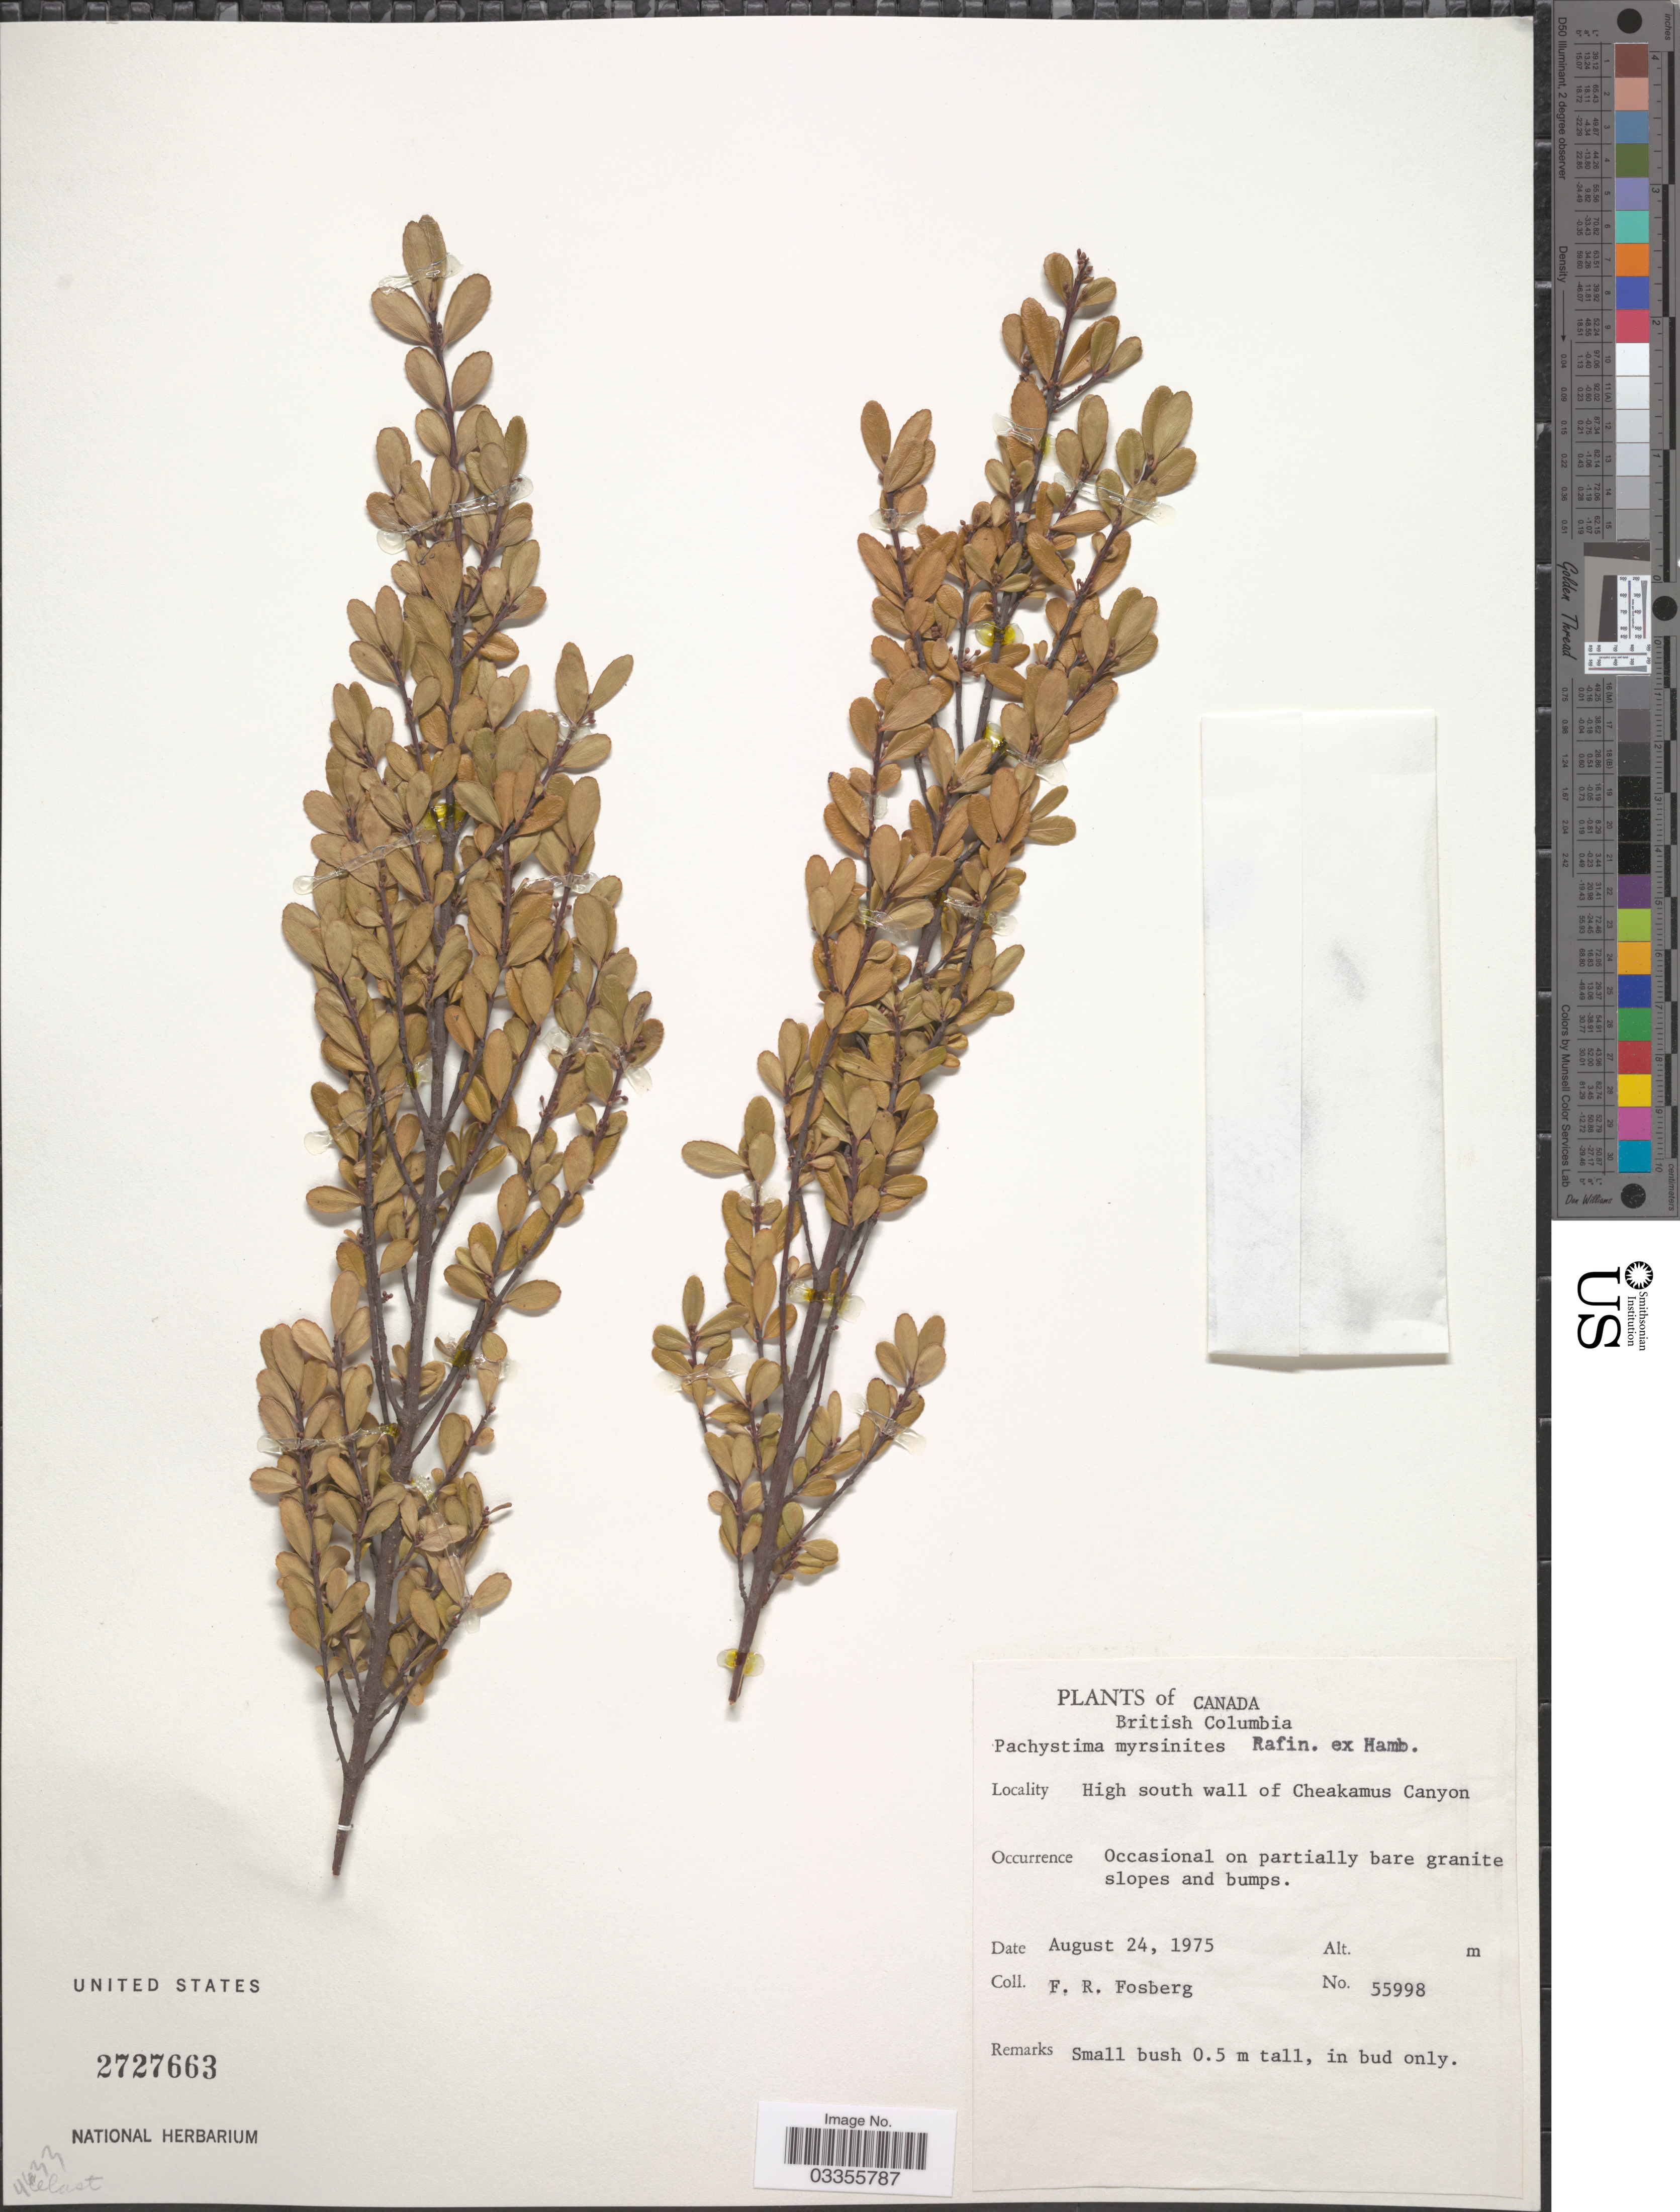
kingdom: Plantae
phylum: Tracheophyta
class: Magnoliopsida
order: Celastrales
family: Celastraceae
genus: Paxistima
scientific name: Paxistima myrsinites subsp. myrsinites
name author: (Pursh) Raf.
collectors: F. R. Fosberg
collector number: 55998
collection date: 1975-08-24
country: Canada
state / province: British Columbia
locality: High south wall of Cheakamus Canyon.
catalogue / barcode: US 2727663